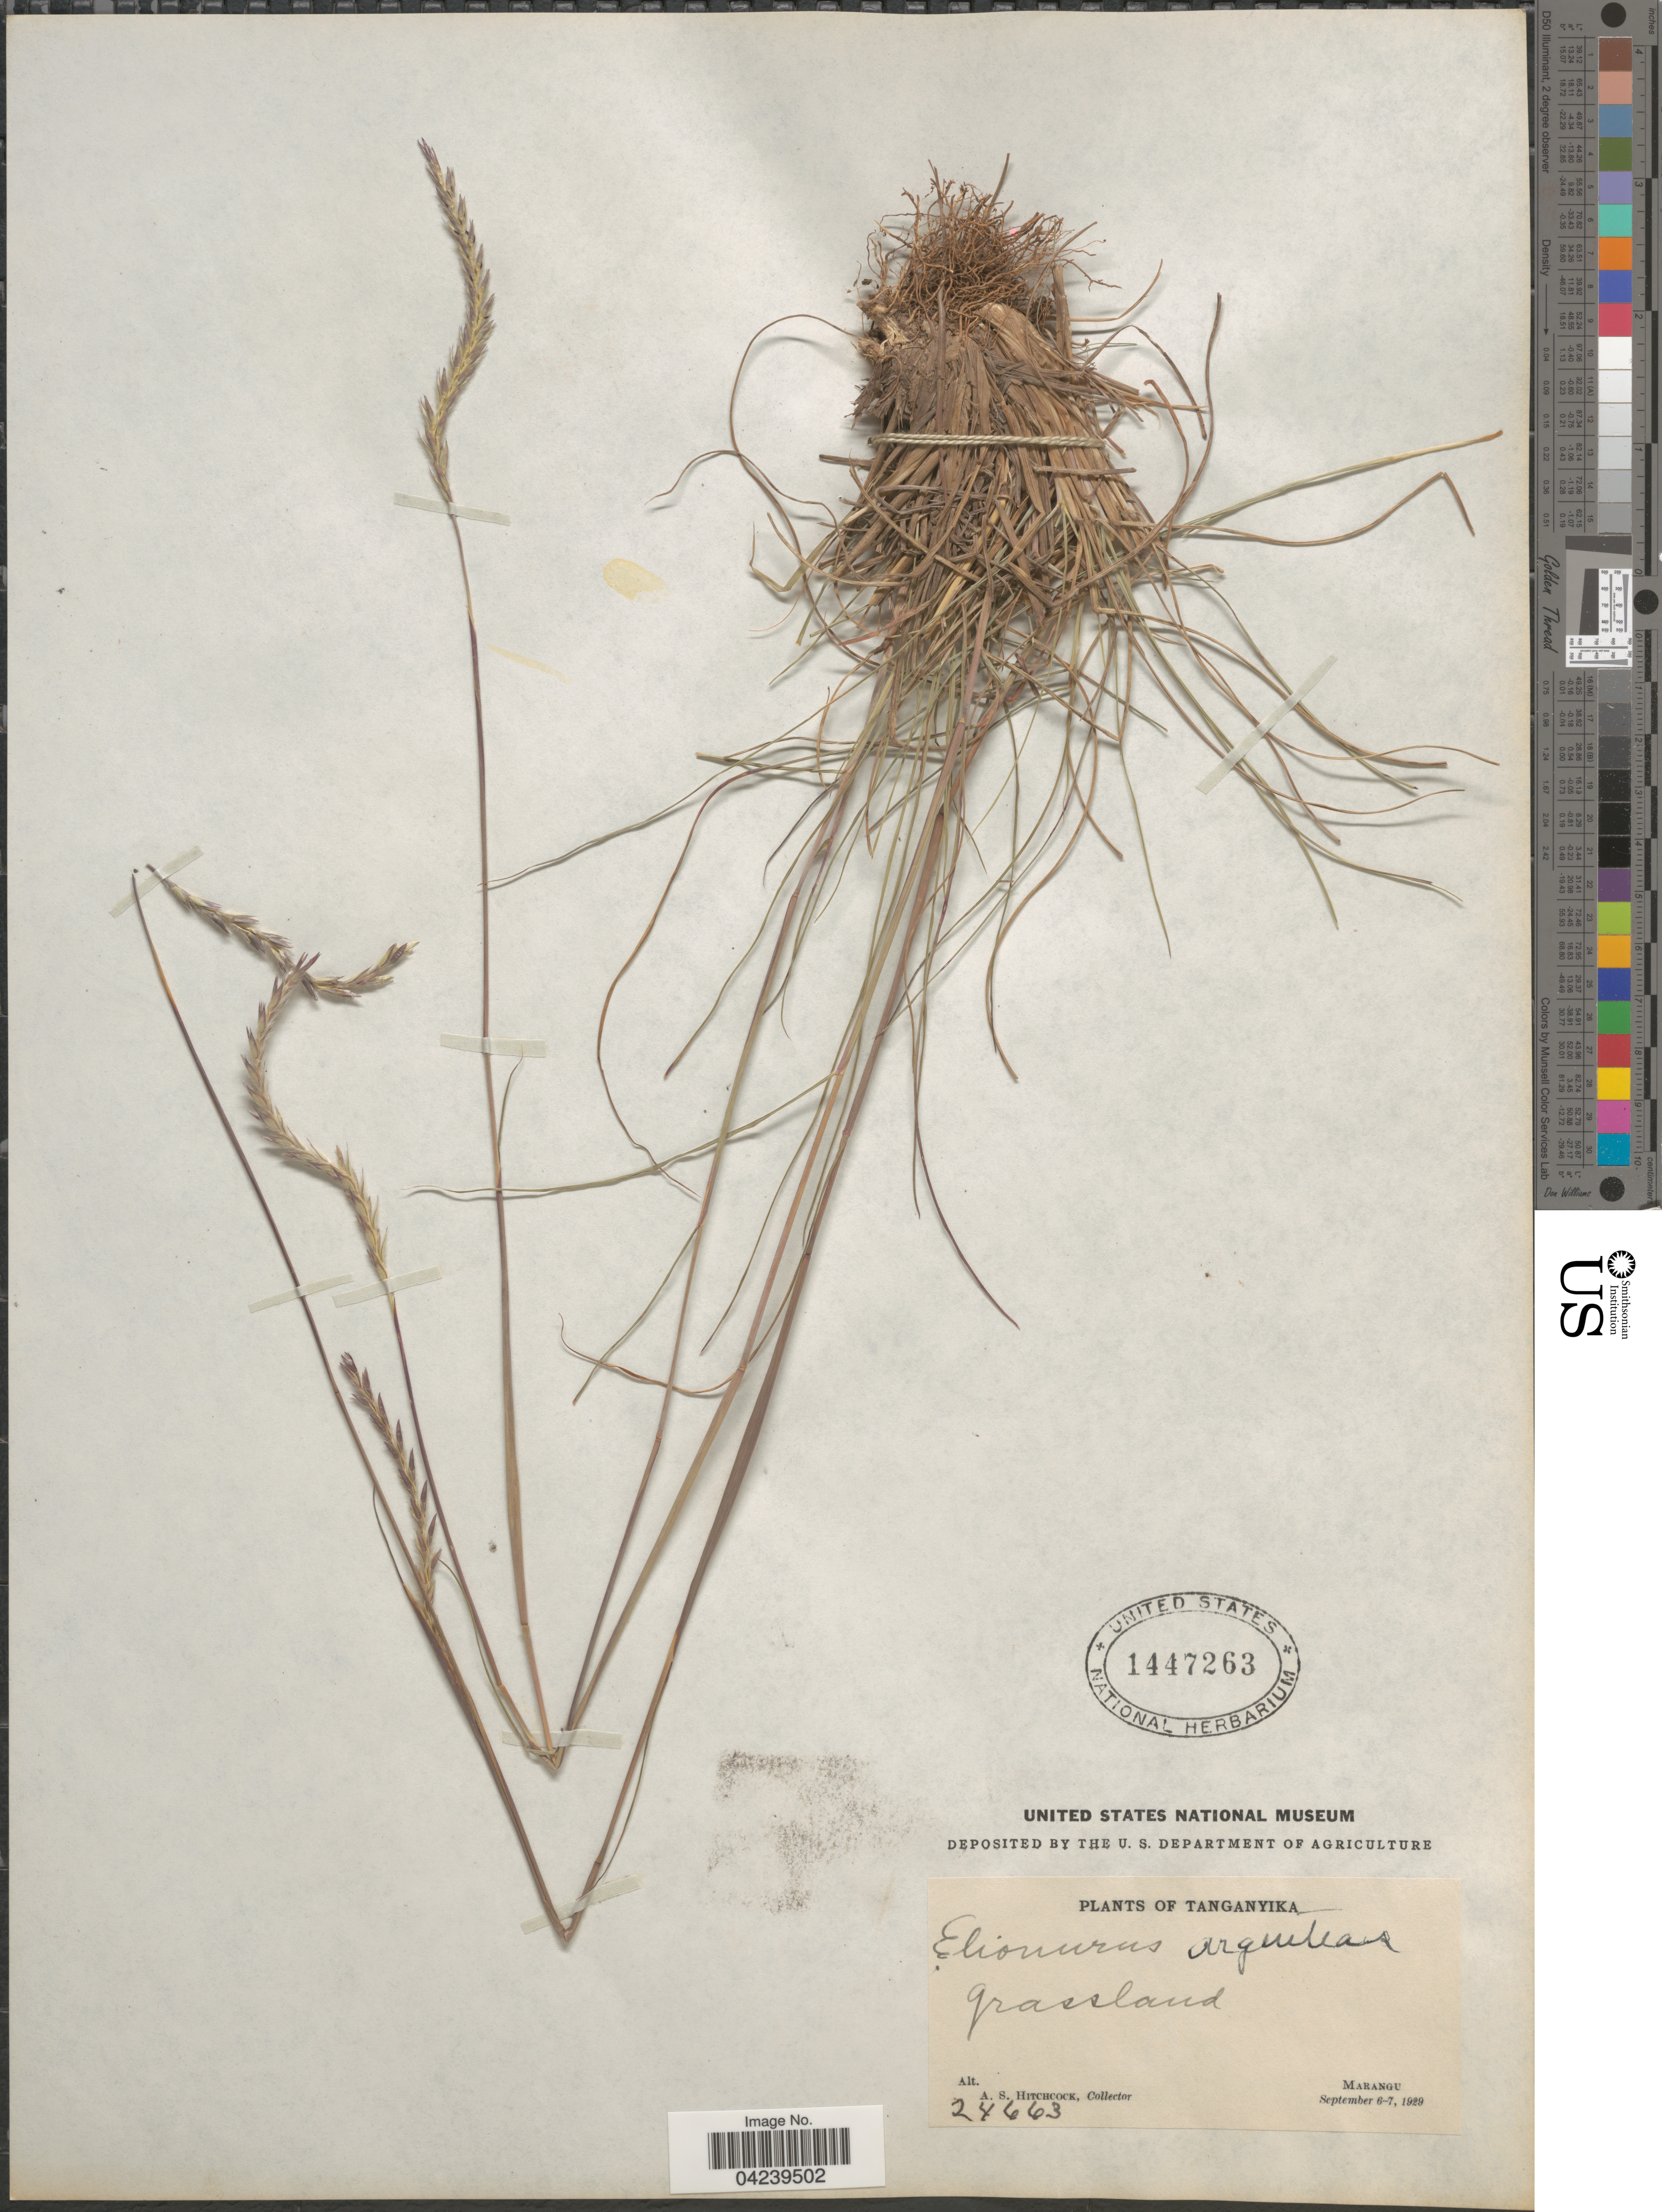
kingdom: Plantae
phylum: Tracheophyta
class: Liliopsida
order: Poales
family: Poaceae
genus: Elionurus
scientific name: Elionurus muticus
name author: (Spreng.) Kuntze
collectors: A. S. Hitchcock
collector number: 24663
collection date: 1929-09-06/1929-09-07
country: Tanzania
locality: Tanganyika. Marangu.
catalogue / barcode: US 1447263